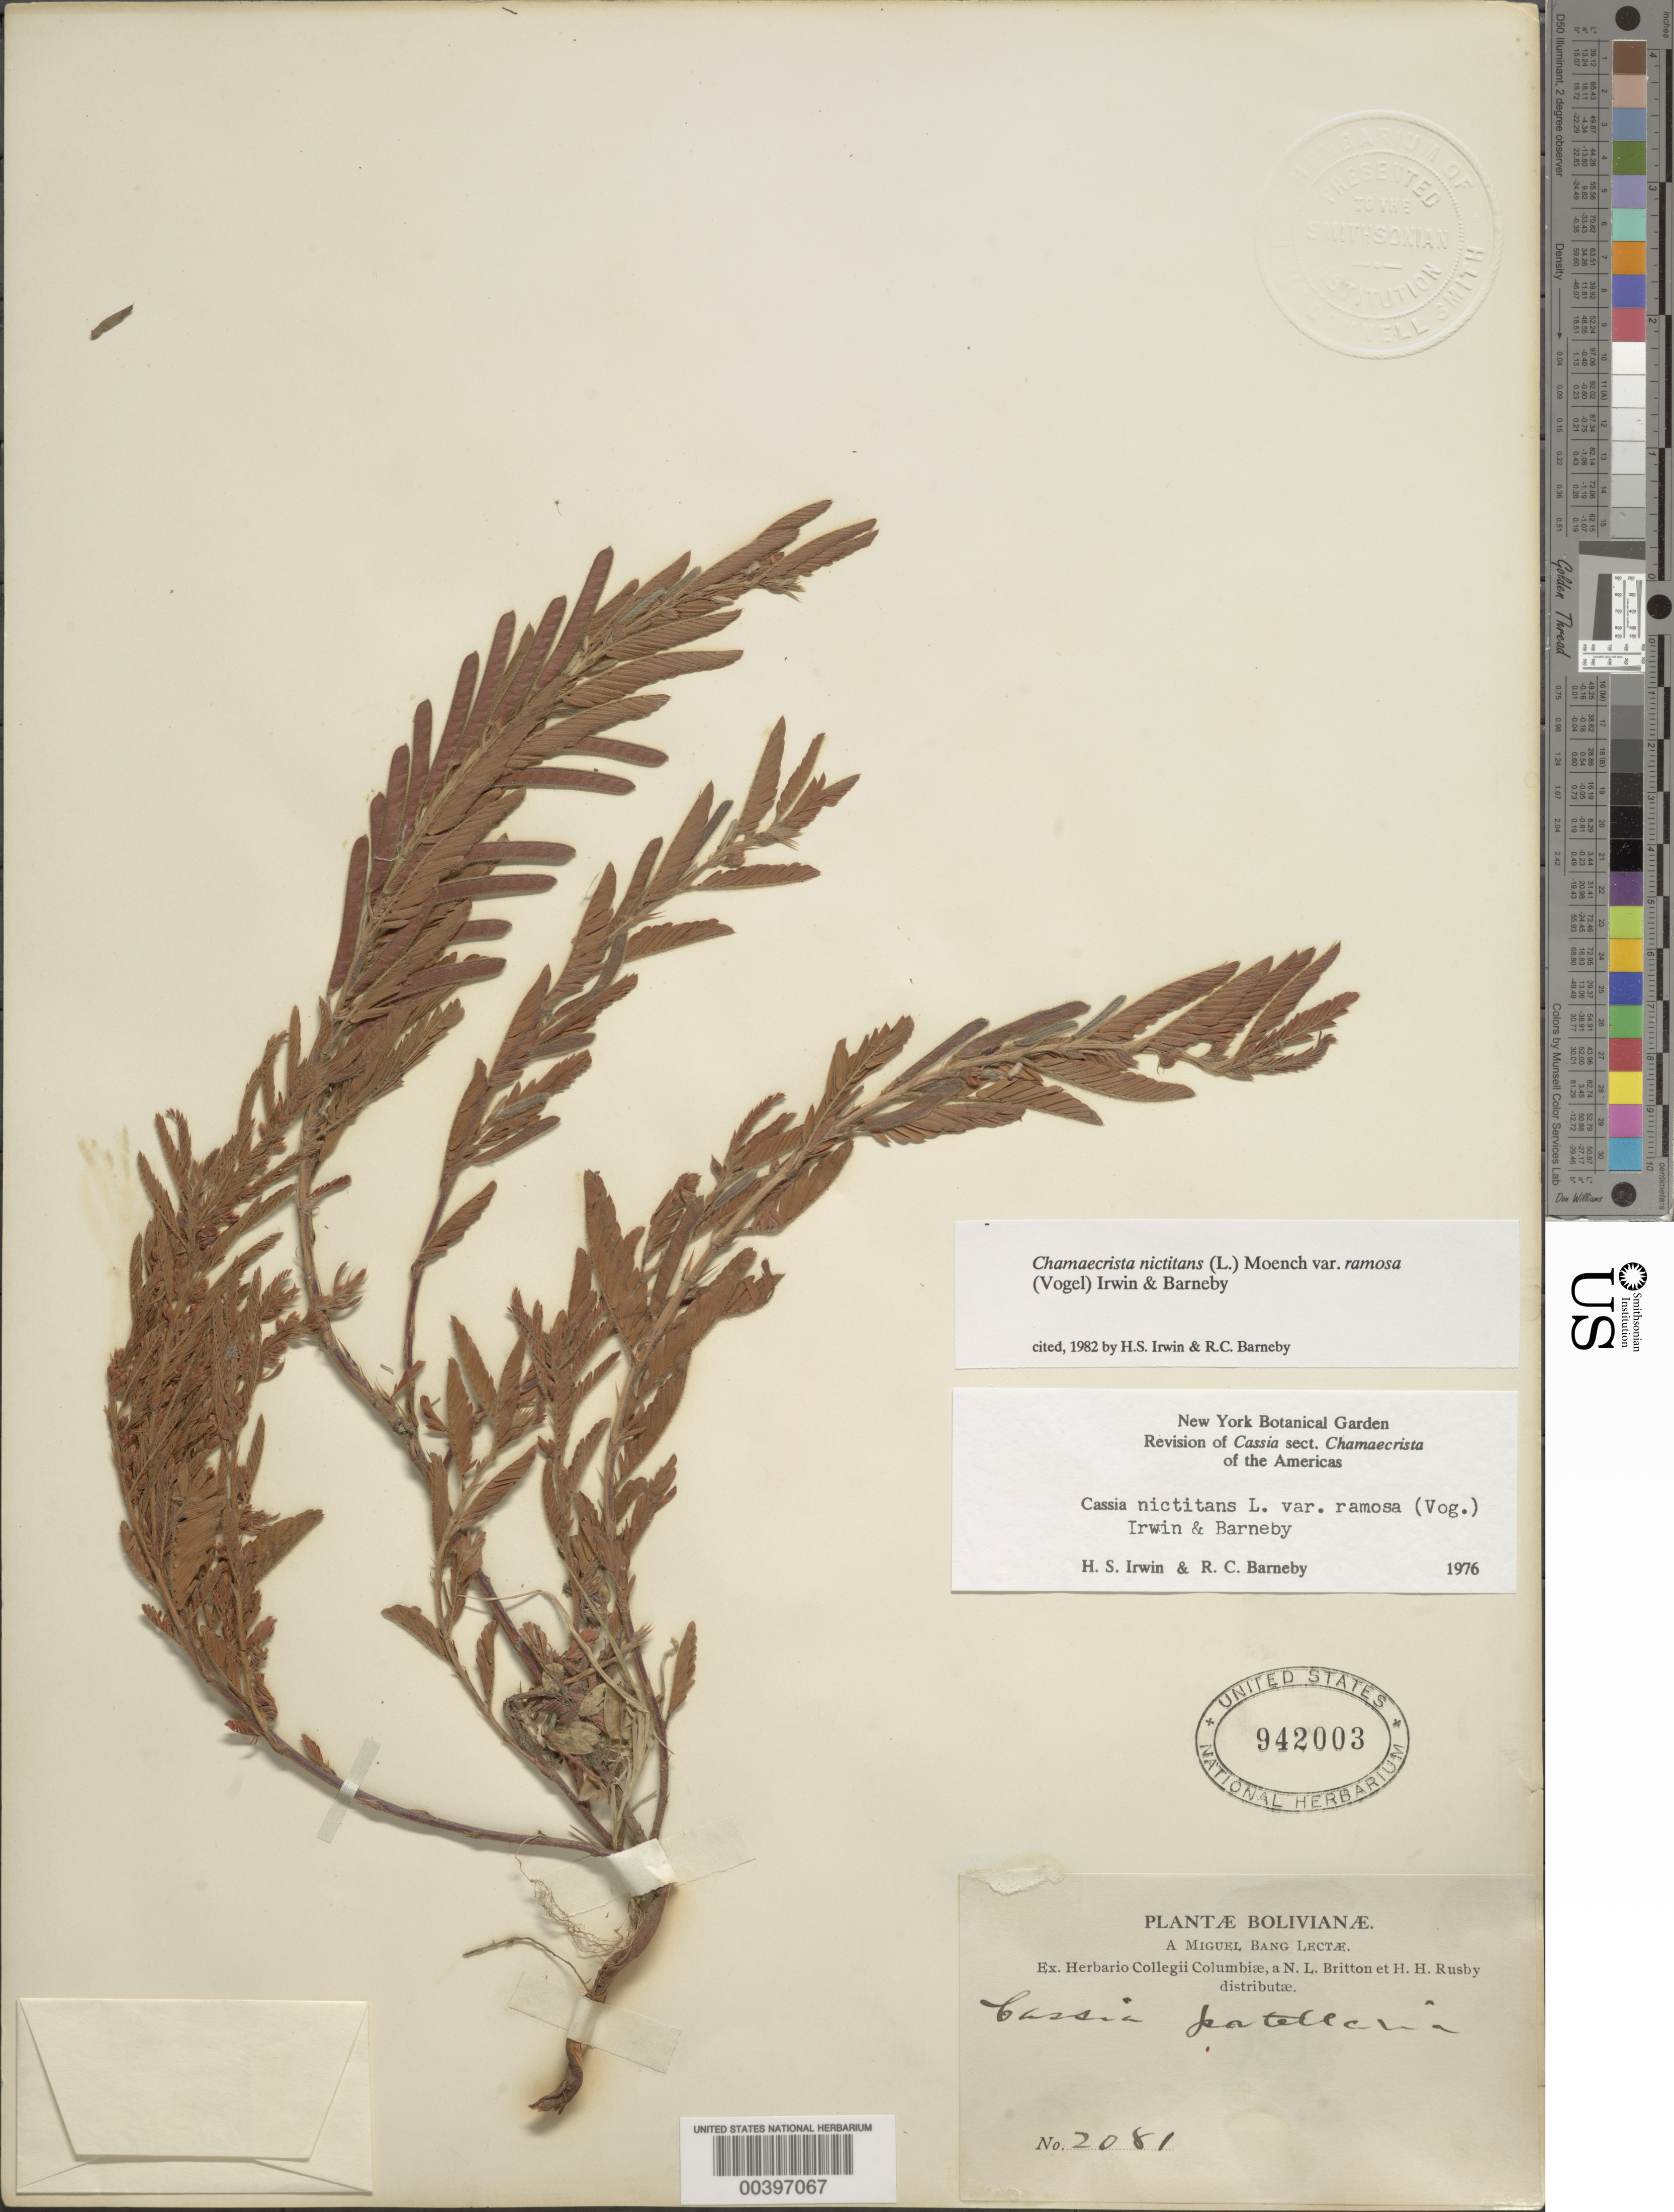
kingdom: Plantae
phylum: Tracheophyta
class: Magnoliopsida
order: Fabales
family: Fabaceae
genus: Chamaecrista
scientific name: Chamaecrista nictitans var. ramosa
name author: (Vogel) H.S. Irwin & Barneby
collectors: M. Bang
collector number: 2081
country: Bolivia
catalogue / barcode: US 942003